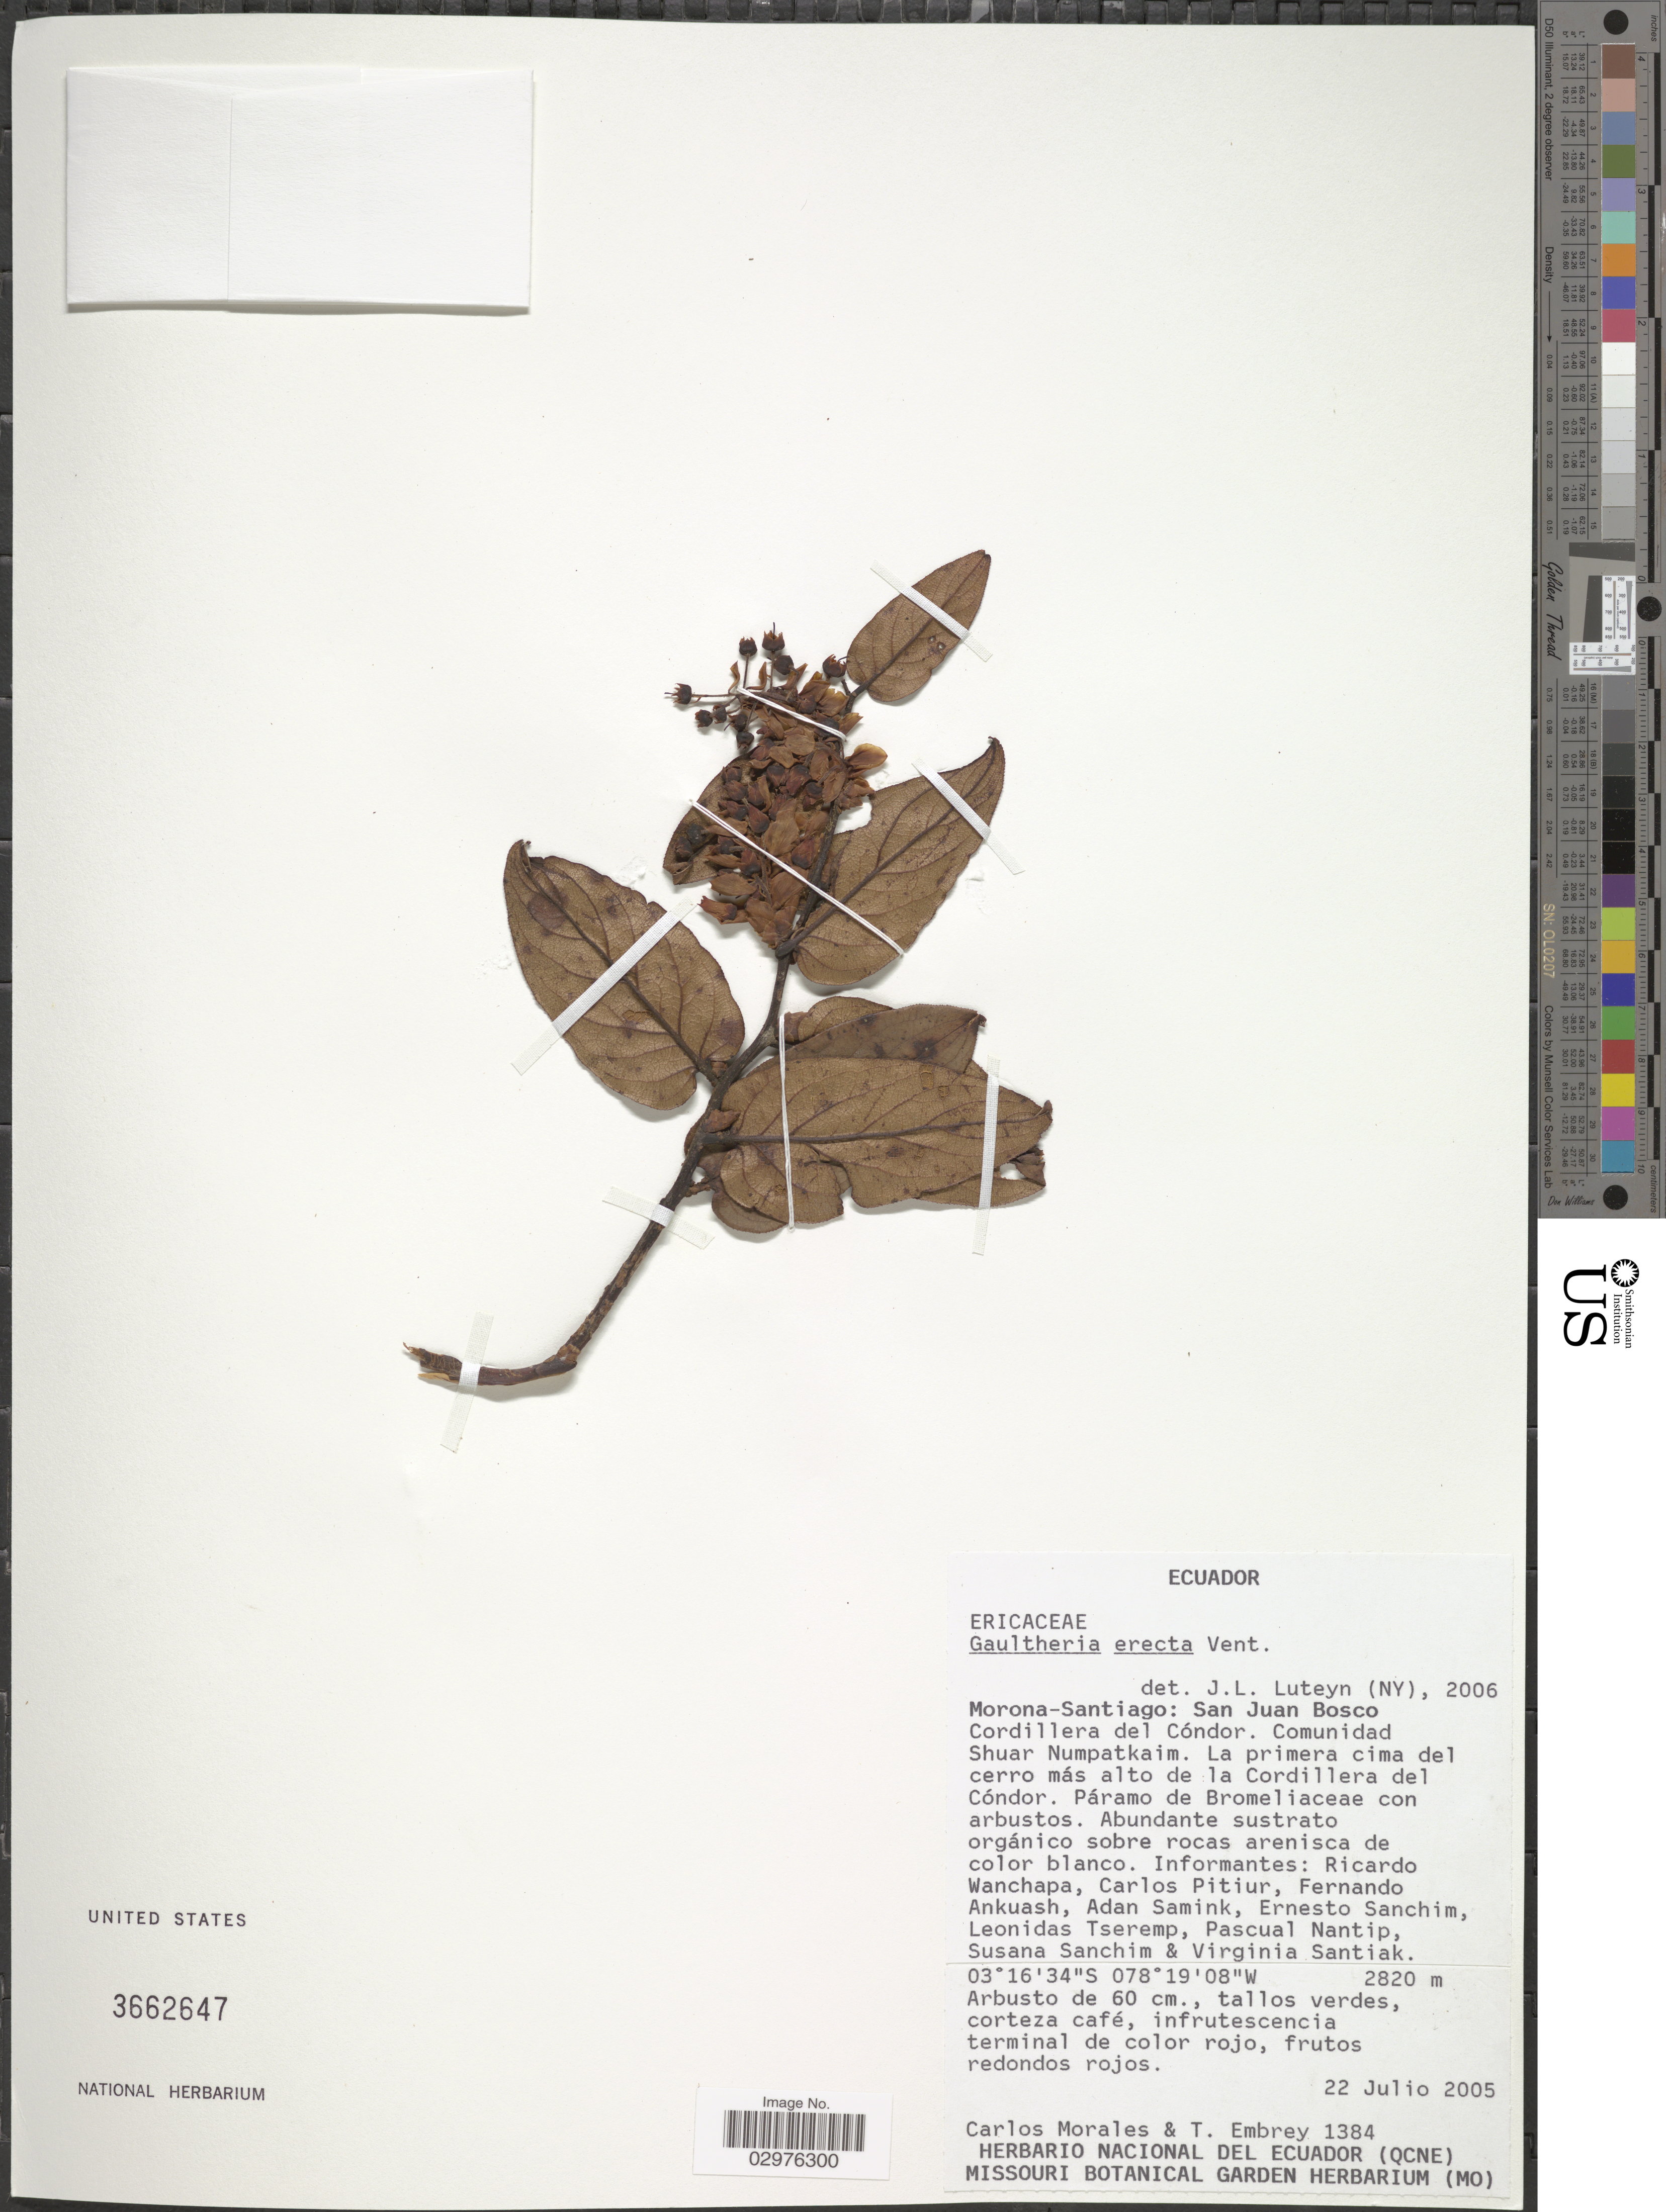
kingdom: Plantae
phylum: Tracheophyta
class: Magnoliopsida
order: Ericales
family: Ericaceae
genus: Gaultheria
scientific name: Gaultheria erecta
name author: Vent.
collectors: C. Morales & T. Embrey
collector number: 1384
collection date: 2005-07-22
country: Ecuador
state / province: Morona-Santiago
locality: San Juan Bosco. Cordillera del Cóndor. Comunidad Shuar Numpatkaim. La primera cima del cerro más alto de la Cordillera del Cóndor.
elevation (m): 2820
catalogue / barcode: US 3662647